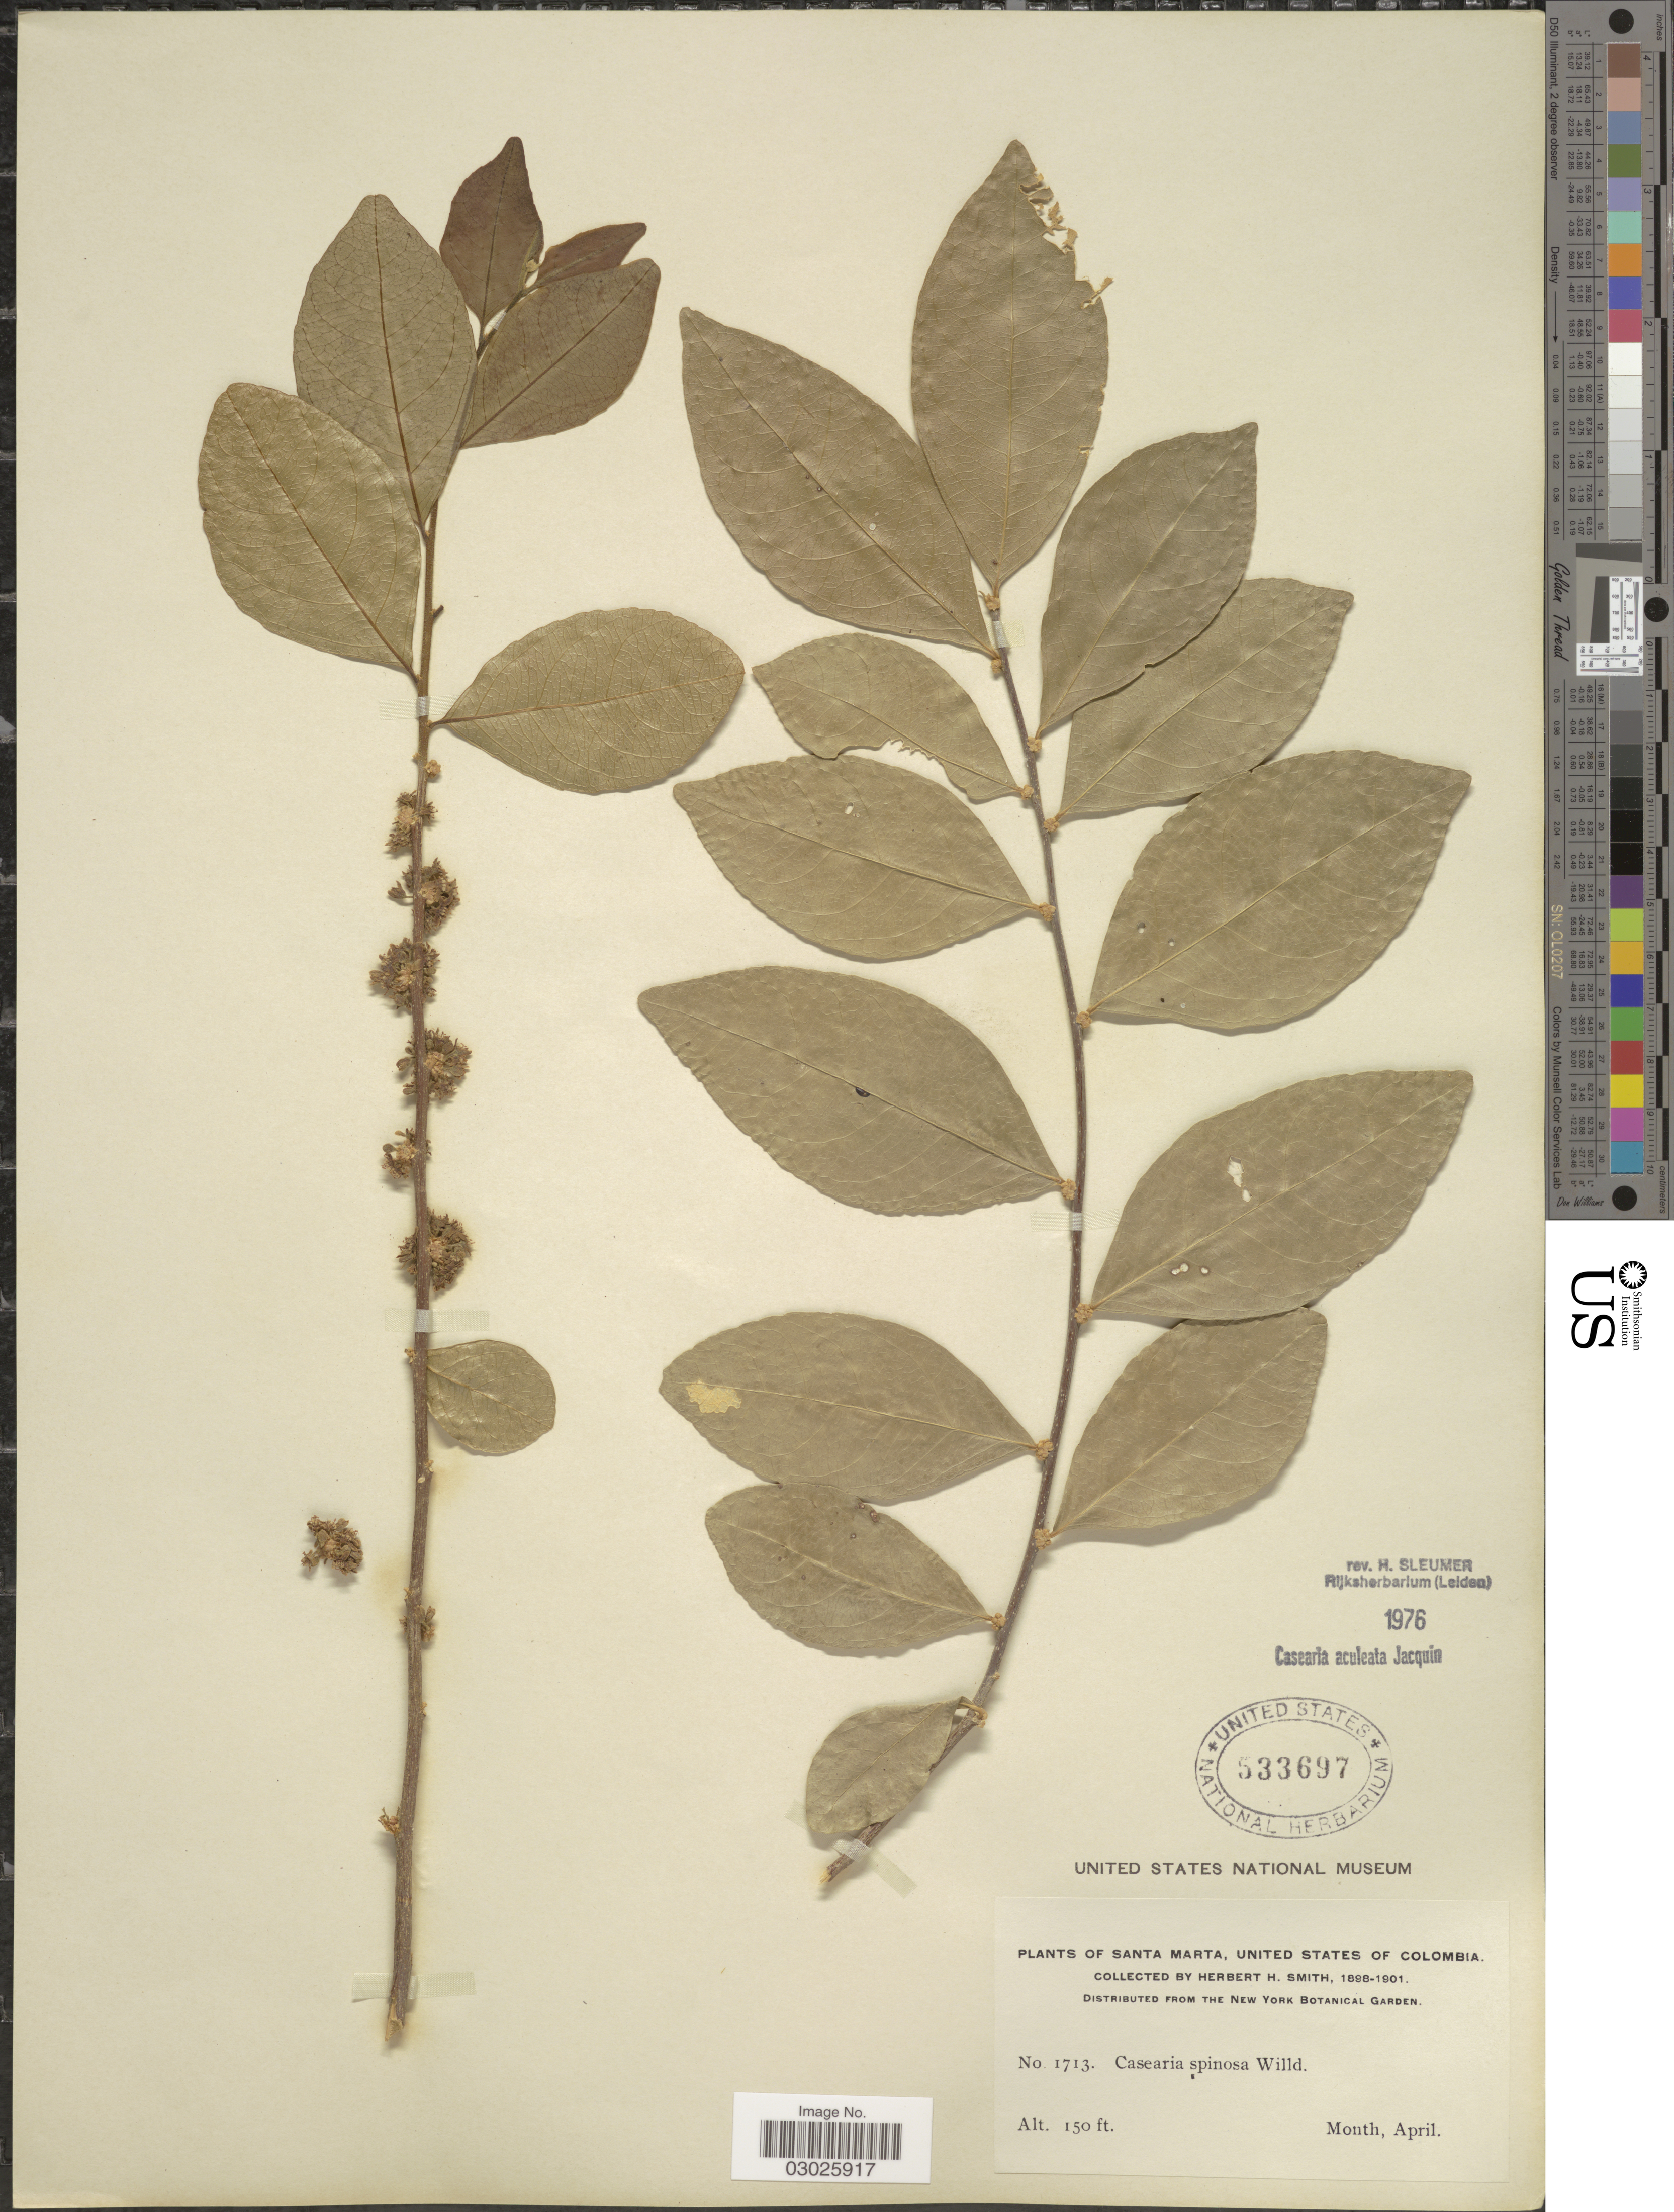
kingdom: Plantae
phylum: Tracheophyta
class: Magnoliopsida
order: Malpighiales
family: Salicaceae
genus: Casearia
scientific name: Casearia aculeata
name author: Jacq.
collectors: Herbert H. Smith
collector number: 1713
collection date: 1898-04/1901-04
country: Colombia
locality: Santa Marta.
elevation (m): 46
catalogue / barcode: US 533697